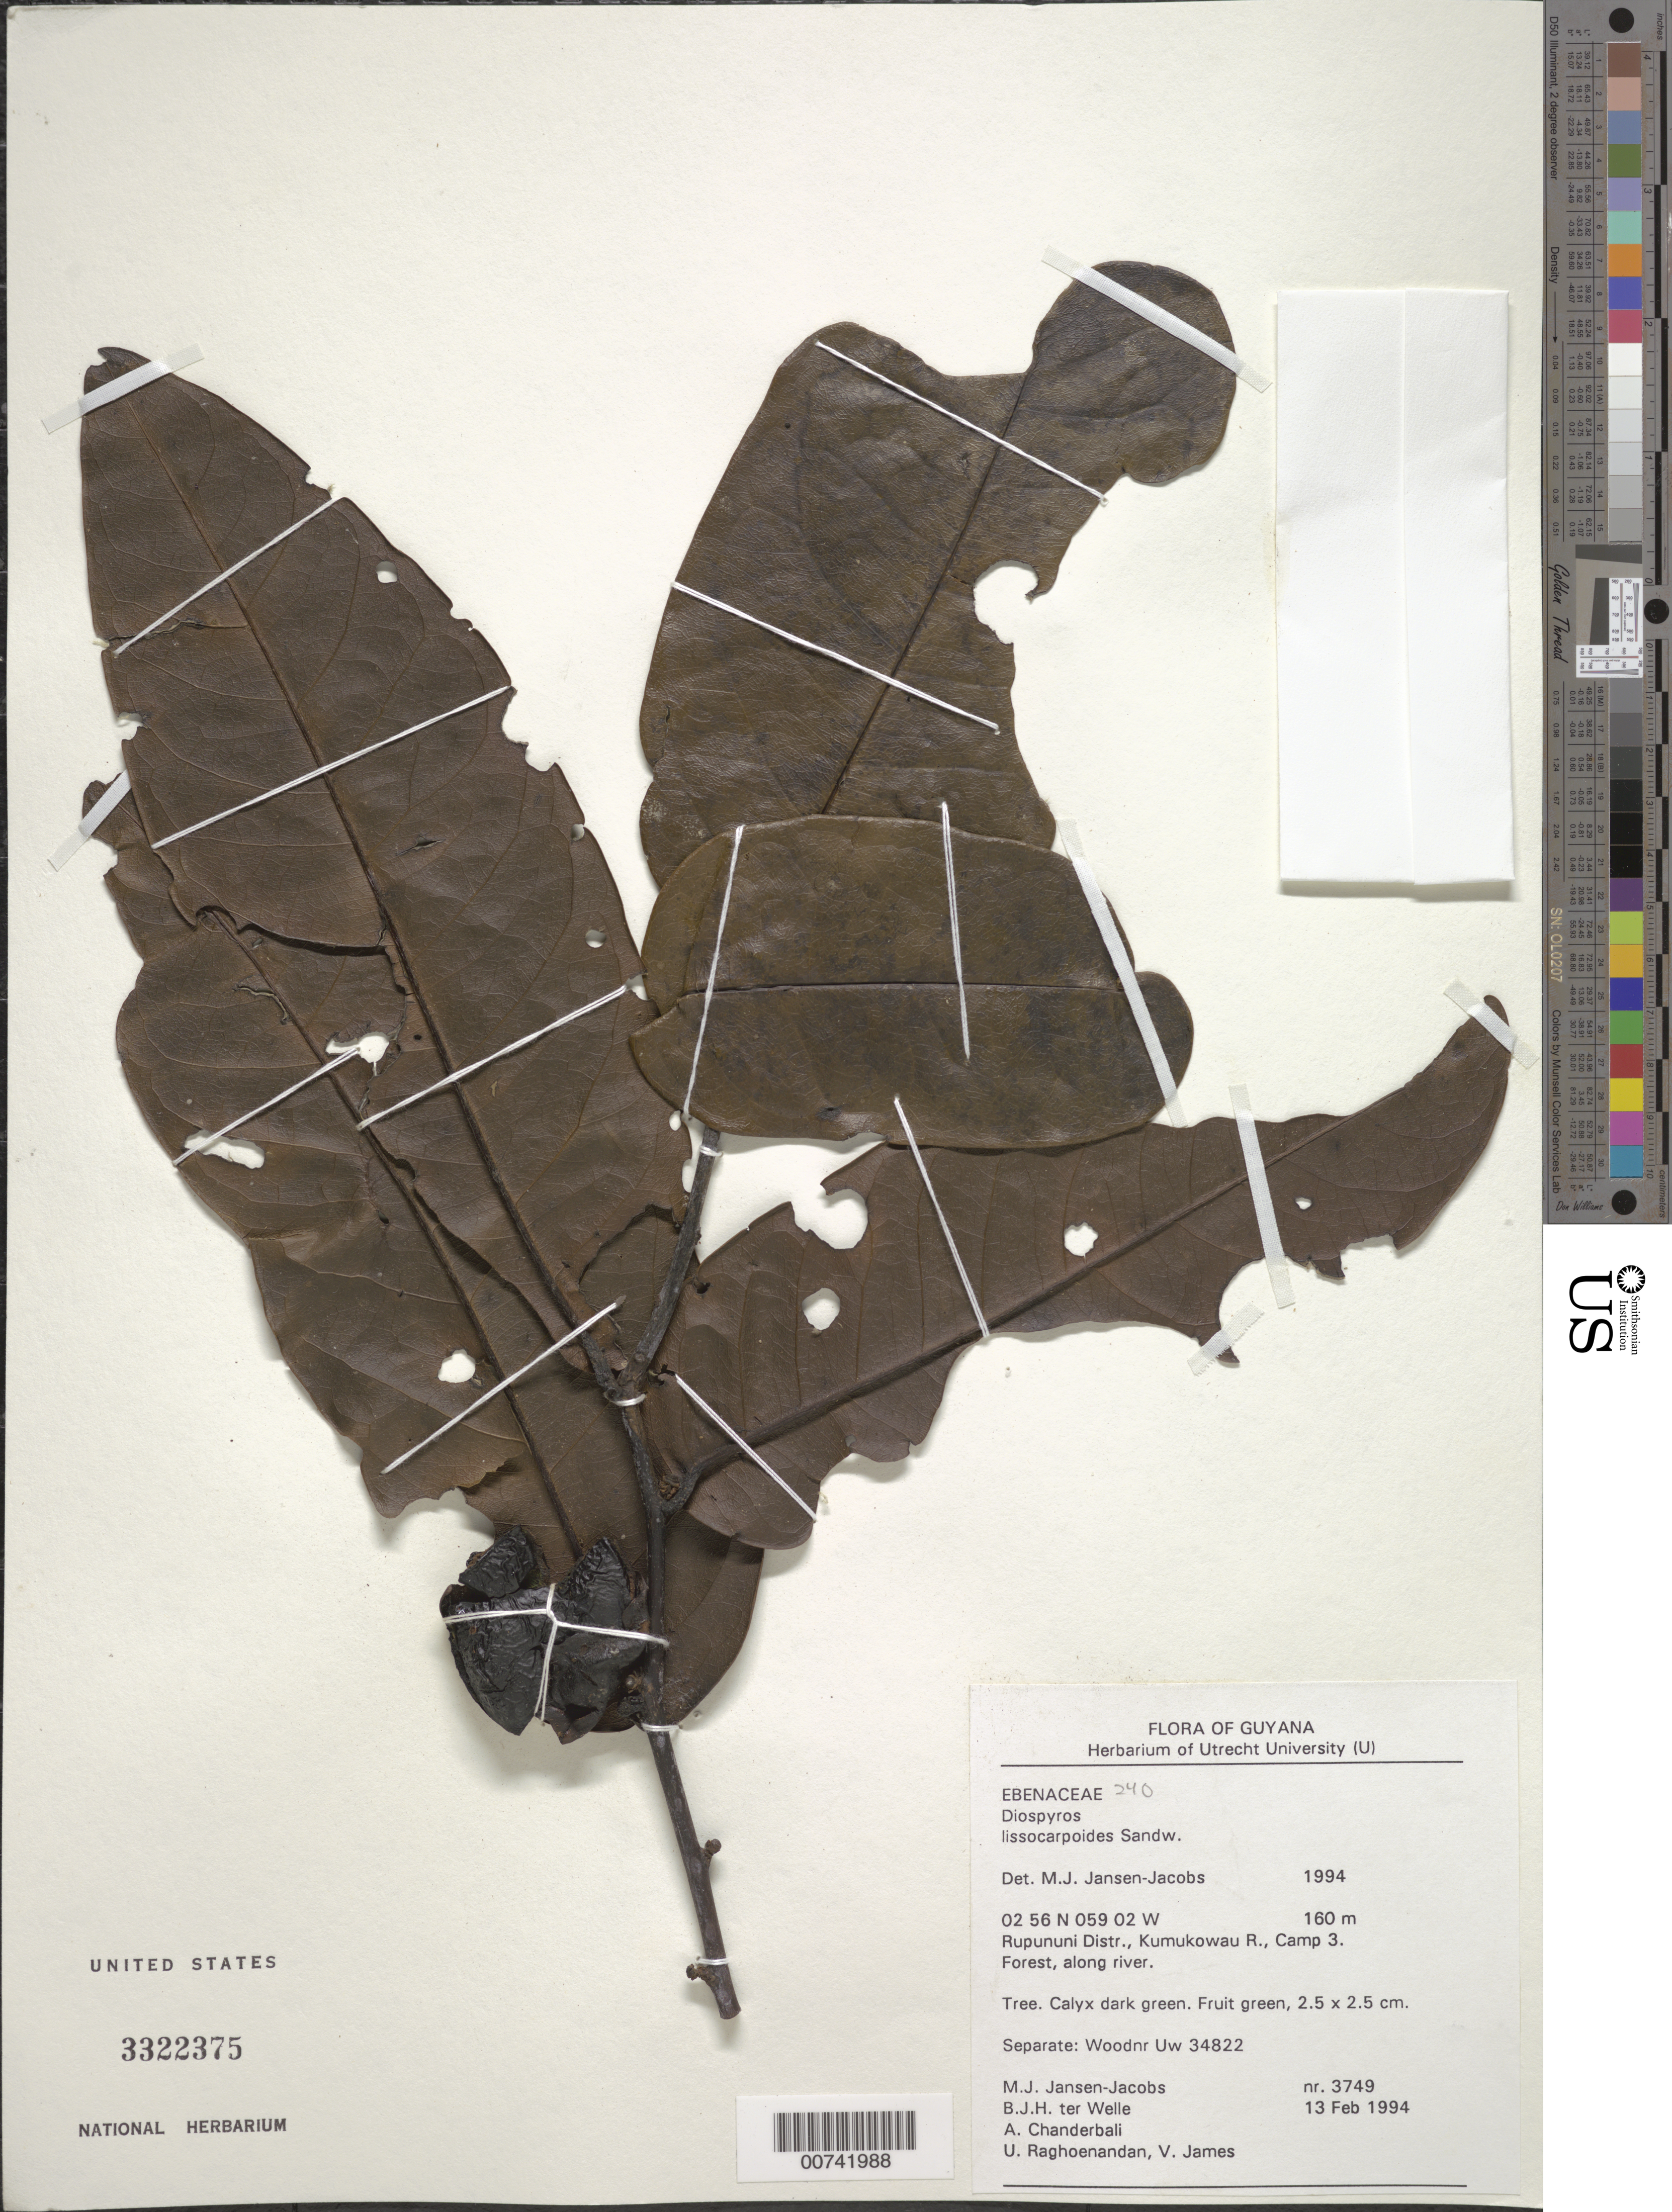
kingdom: Plantae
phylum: Tracheophyta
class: Magnoliopsida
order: Ericales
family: Ebenaceae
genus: Diospyros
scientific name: Diospyros lissocarpoides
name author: Sandwith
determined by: Jansen-Jacobs, M. J., (U), Nationaal Herbarium Nederland, Utrecht University branch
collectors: M. J. Jansen-Jacobs, B. Welle, A. S. Chanderbali, U. Raghoenandan & V. James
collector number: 3749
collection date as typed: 13-Feb-94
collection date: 1994-02-13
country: Guyana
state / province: U. Takutu-U. Essequibo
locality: Kumukowau R., Camp 3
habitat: Forest, along river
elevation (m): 160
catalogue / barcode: US 3322375